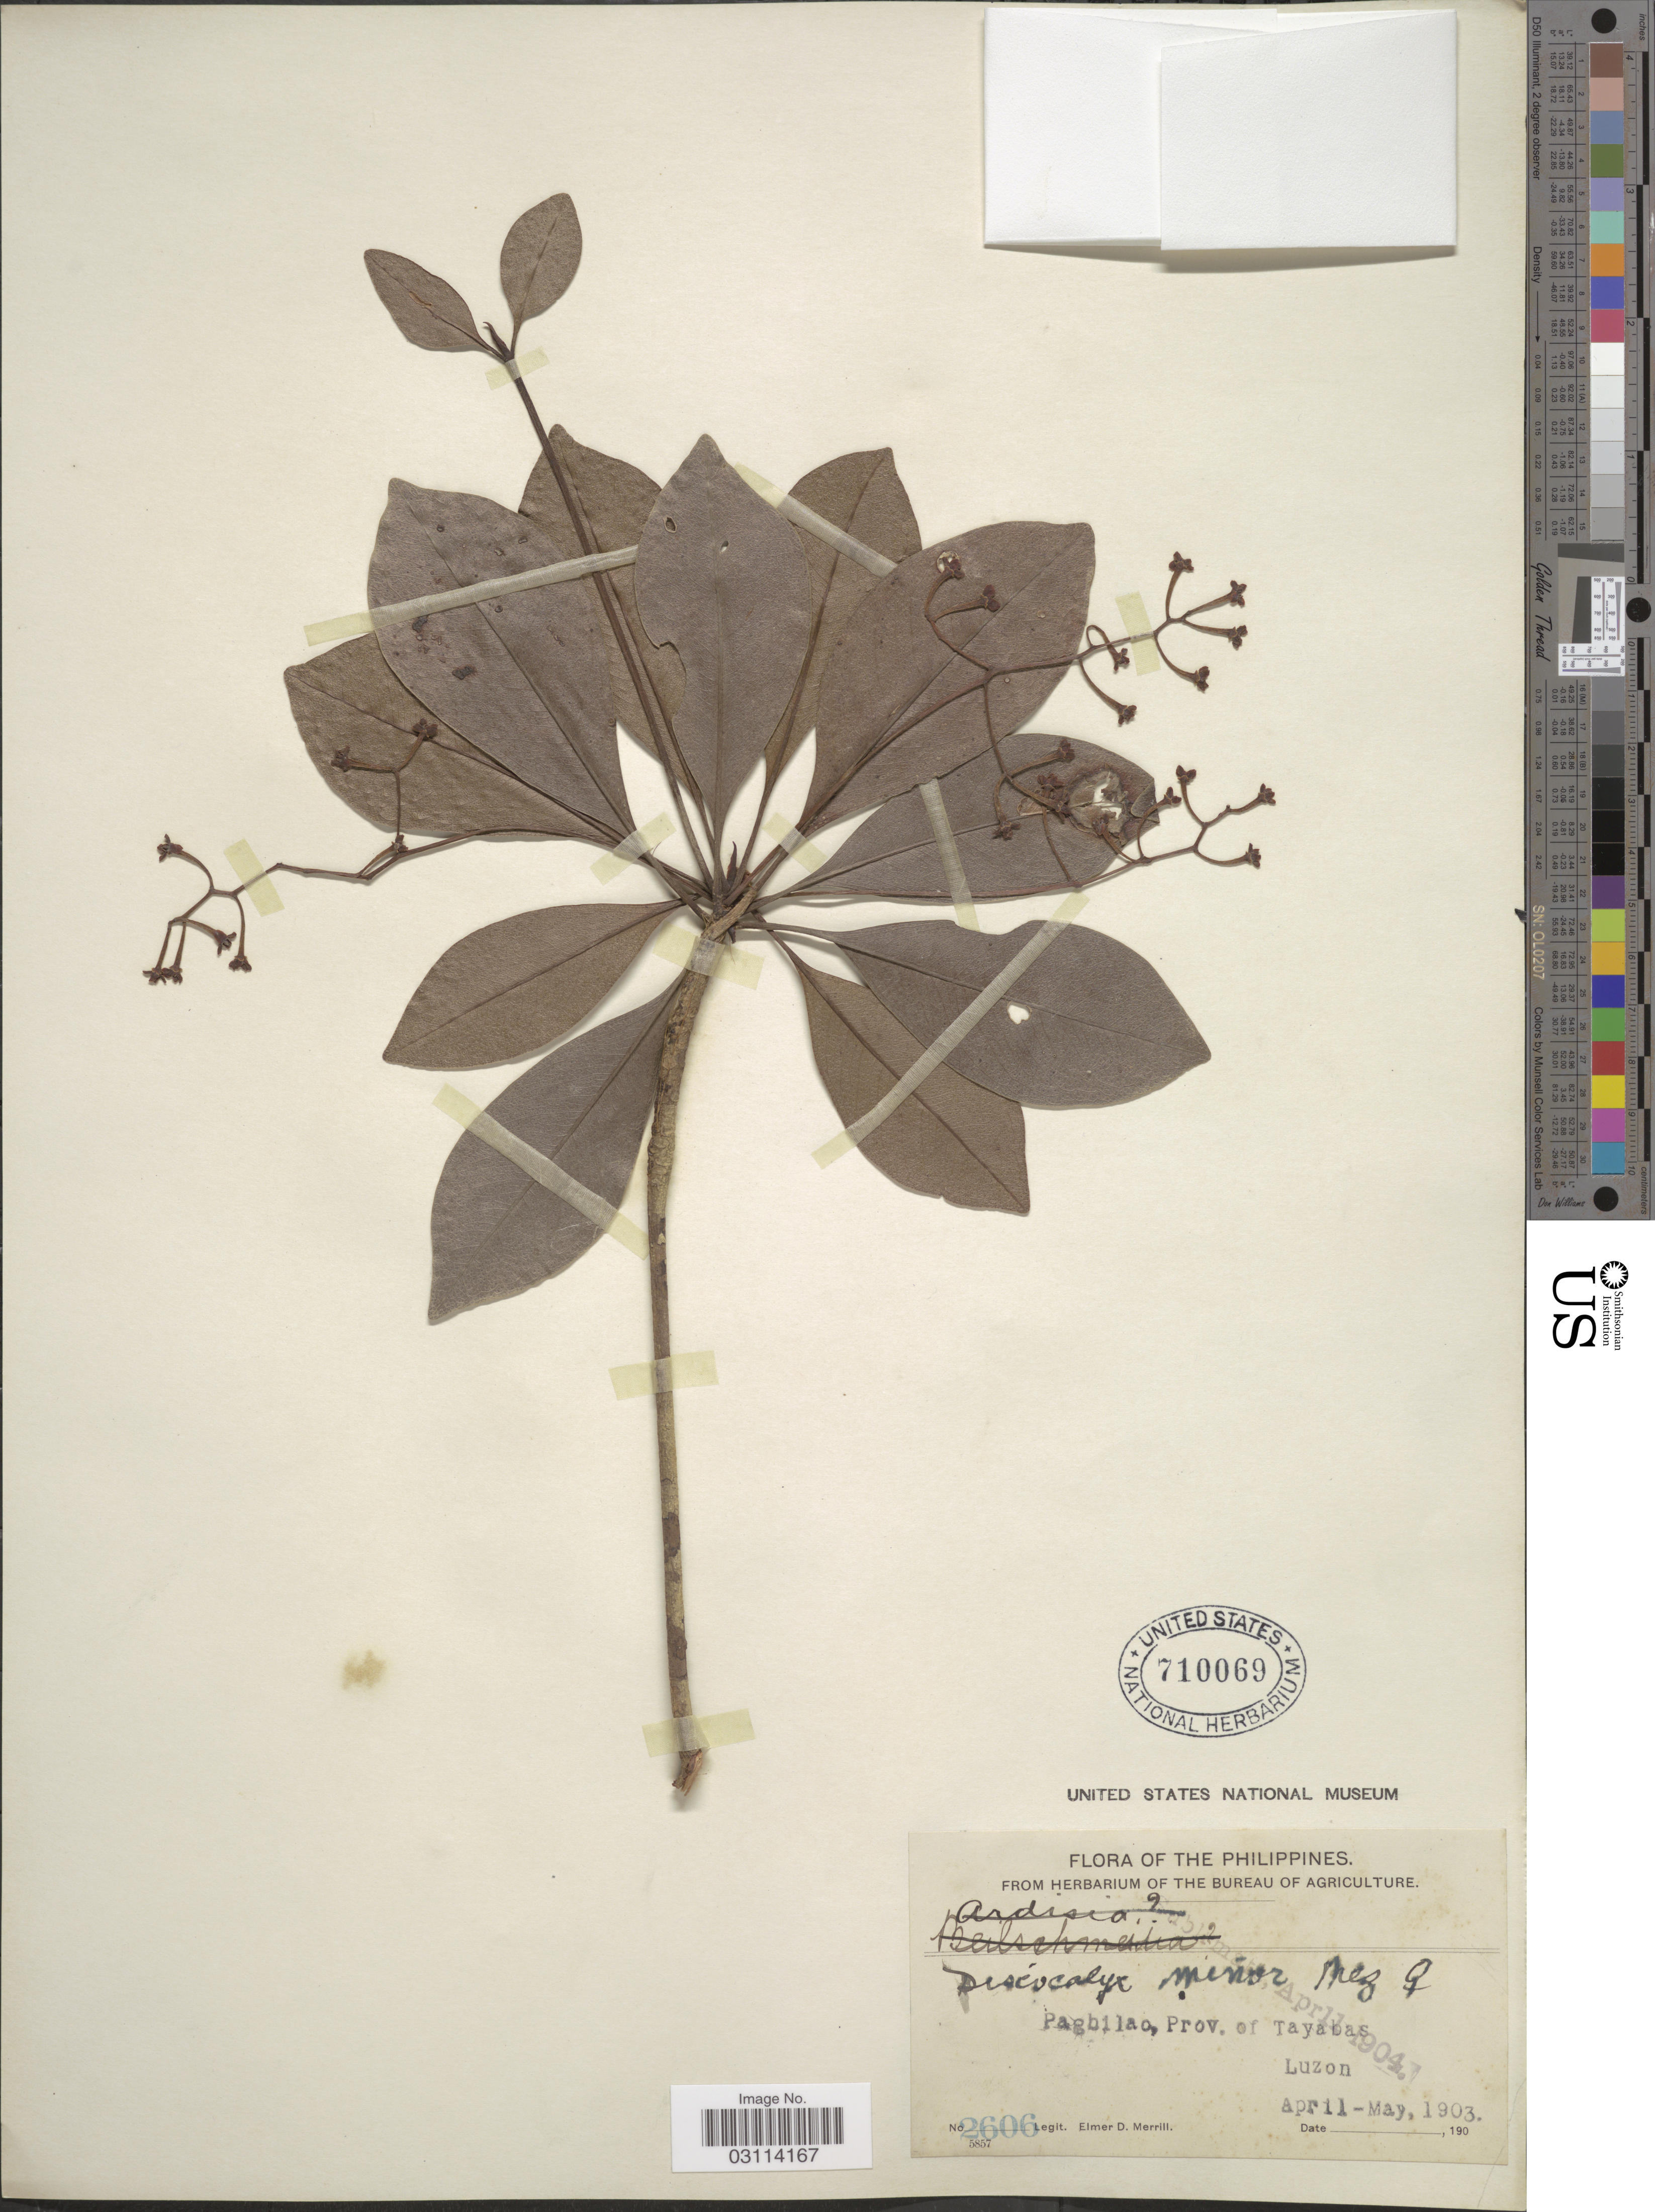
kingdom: Plantae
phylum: Tracheophyta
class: Magnoliopsida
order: Ericales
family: Primulaceae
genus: Discocalyx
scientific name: Discocalyx minor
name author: Mez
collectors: E. D. Merrill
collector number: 2606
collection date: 1903-04/1903-05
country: Philippines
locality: Pagbilao, Prov. of Tayabas, Luzon.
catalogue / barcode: US 710069